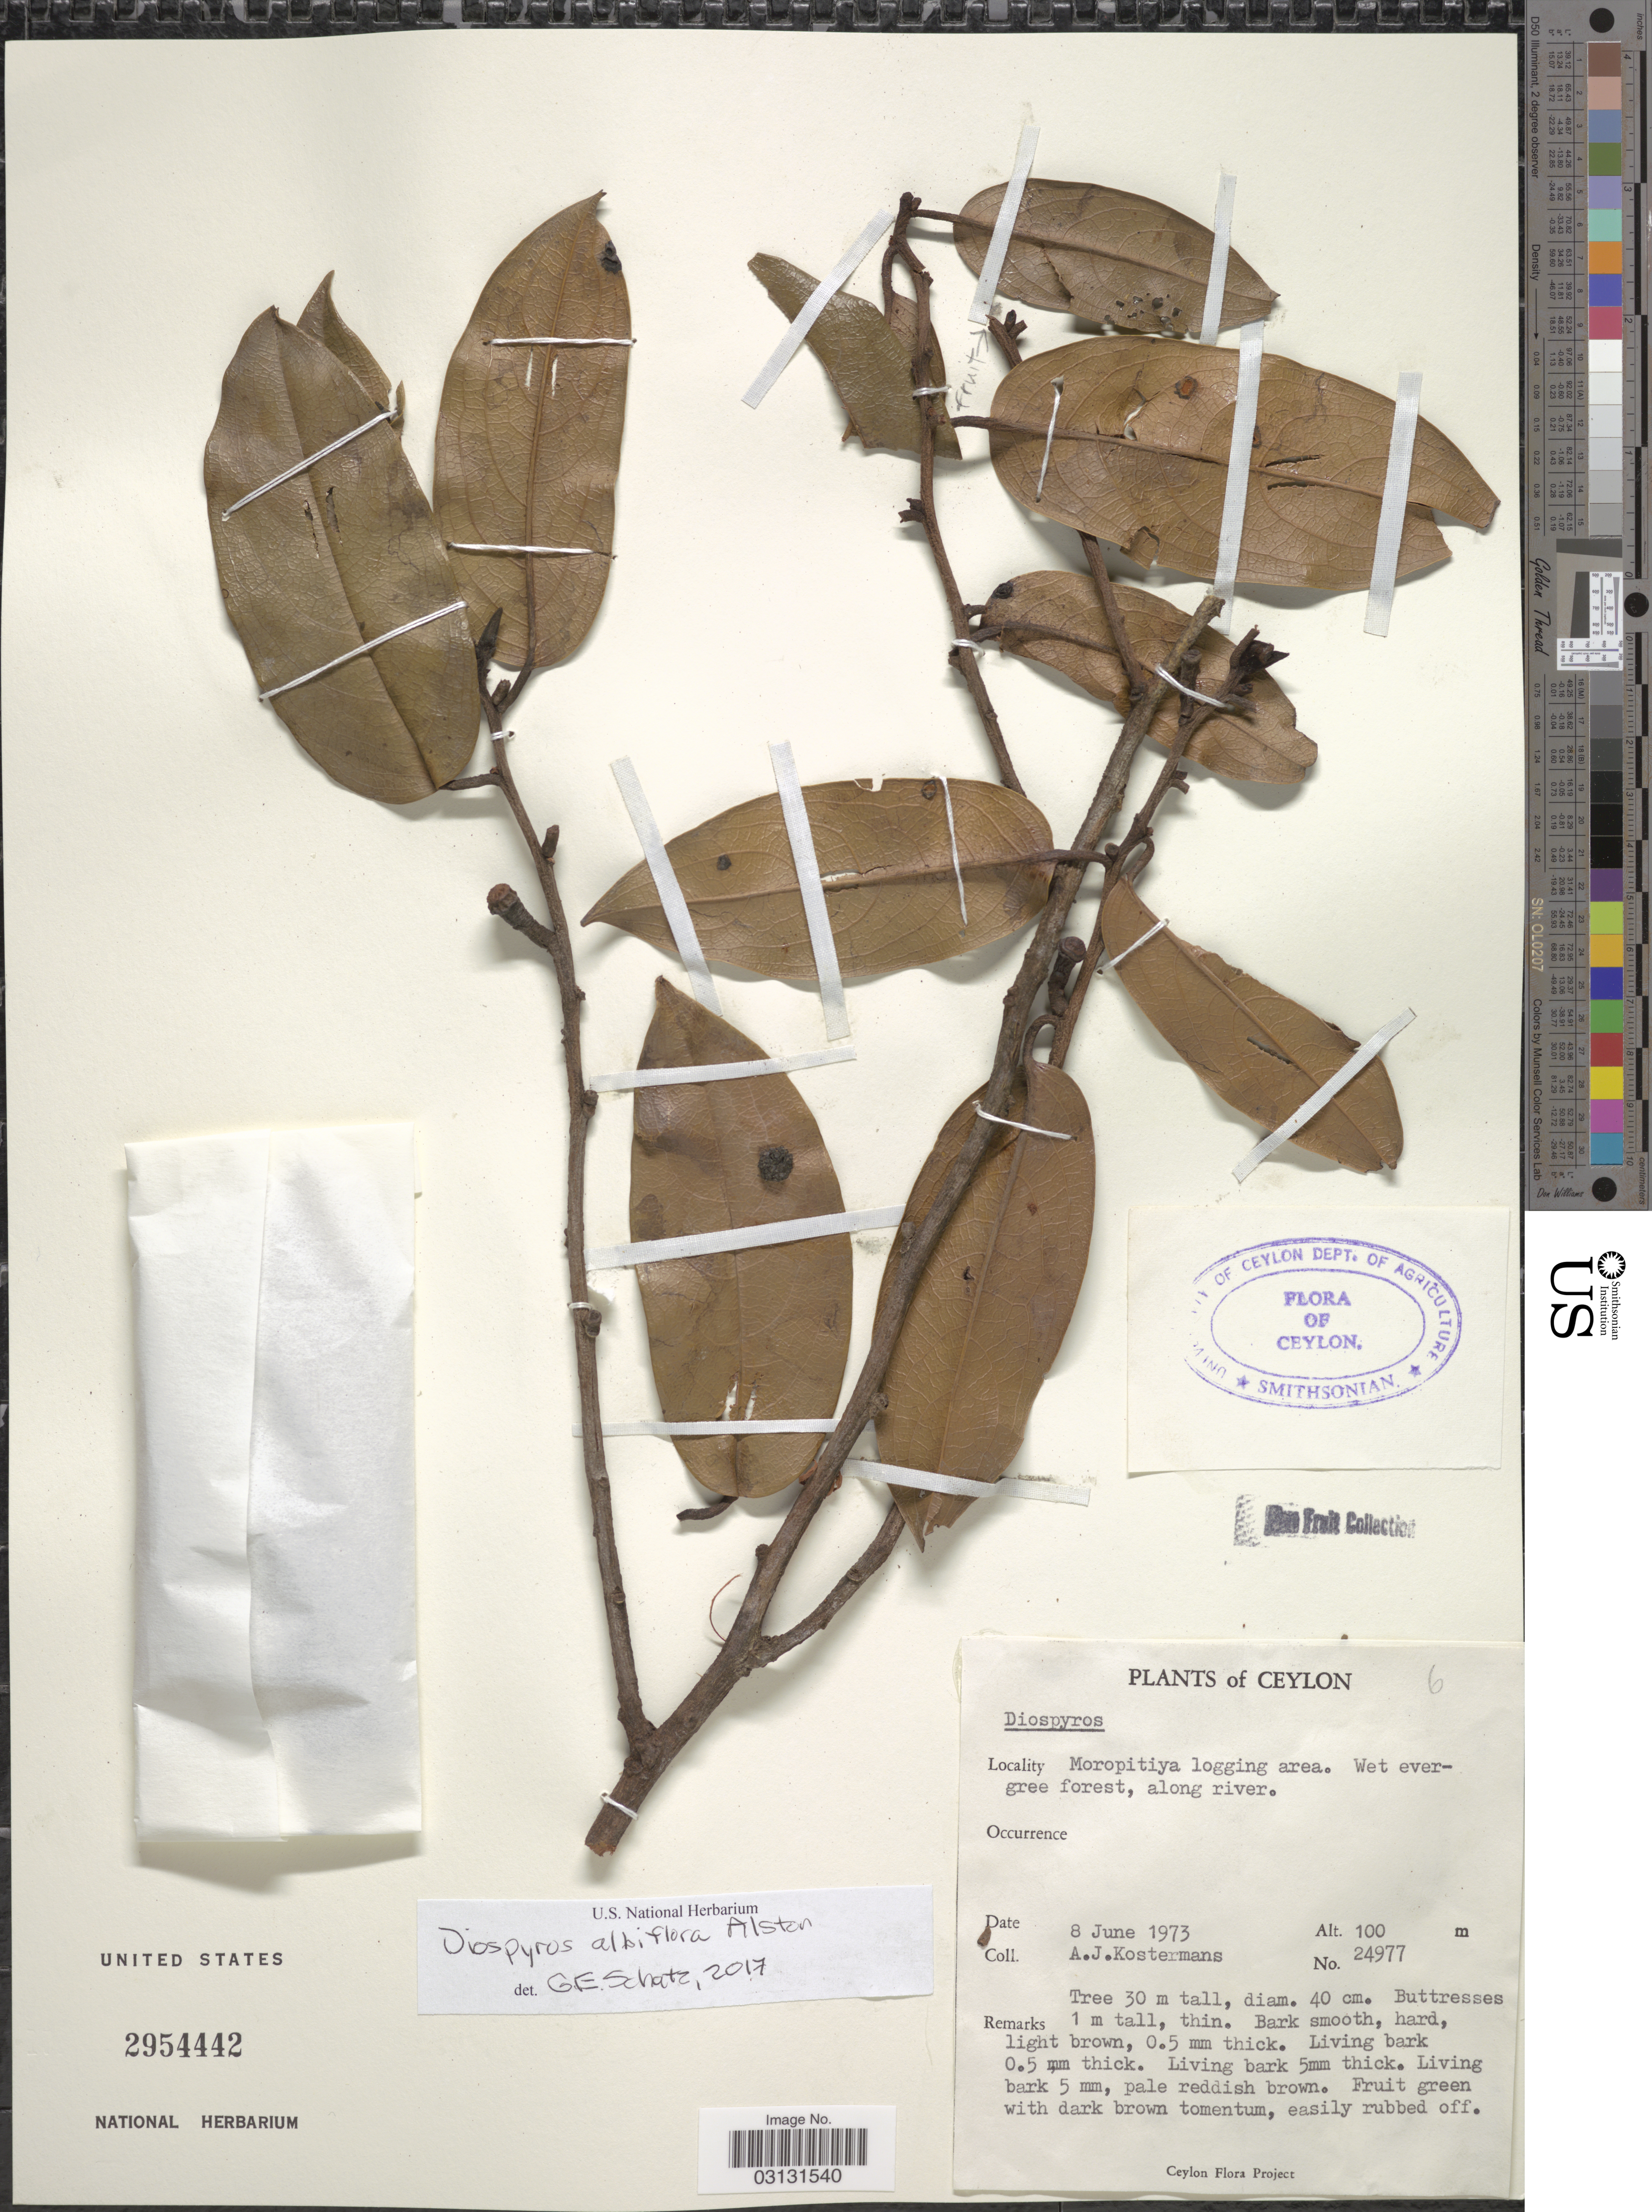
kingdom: Plantae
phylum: Tracheophyta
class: Magnoliopsida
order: Ericales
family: Ebenaceae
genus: Diospyros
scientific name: Diospyros albiflora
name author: Alston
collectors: A. J. G. Kostermans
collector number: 24977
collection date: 1973-06-08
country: Sri Lanka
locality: Ceylon. Moropitiya logging area. Wet evergree forest, along river.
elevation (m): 100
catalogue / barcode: US 2954442